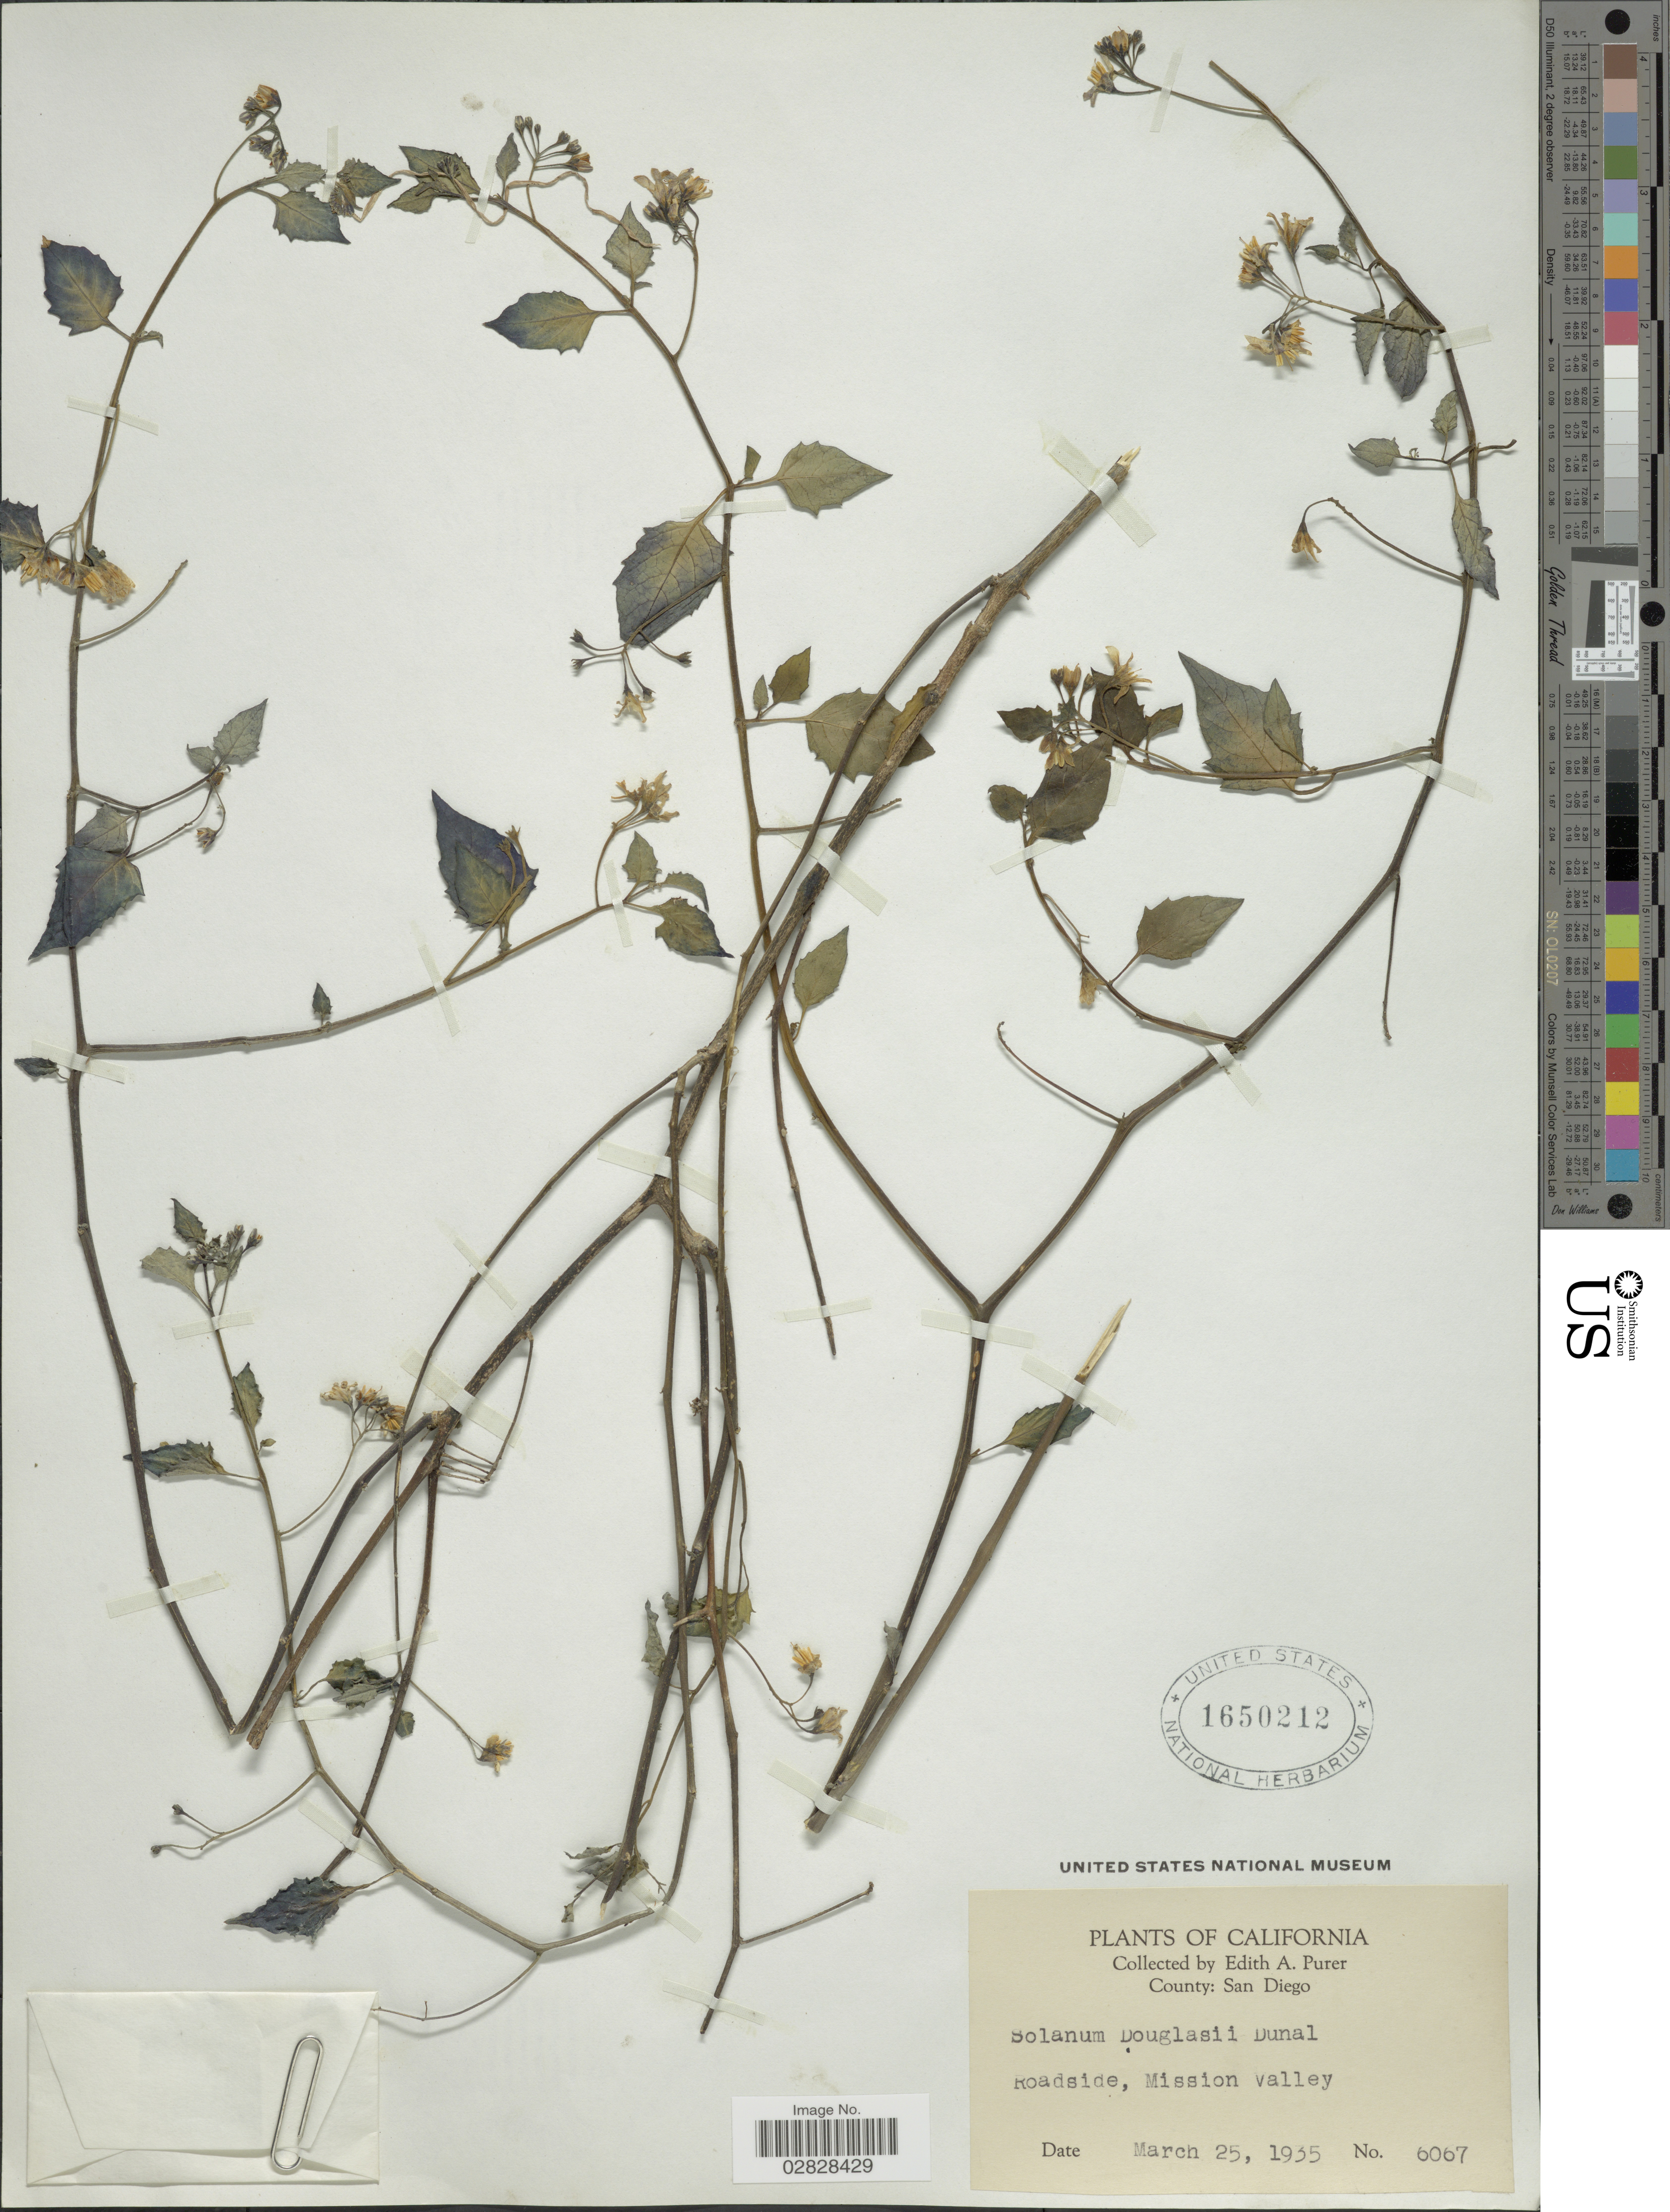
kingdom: Plantae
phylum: Tracheophyta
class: Magnoliopsida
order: Solanales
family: Solanaceae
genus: Solanum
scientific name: Solanum douglasii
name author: Dunal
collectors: E. Purer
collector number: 6067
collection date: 1935-03-25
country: United States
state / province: California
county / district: San Diego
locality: County: San Diego. Roadside, Mission Valley.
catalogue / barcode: US 1650212